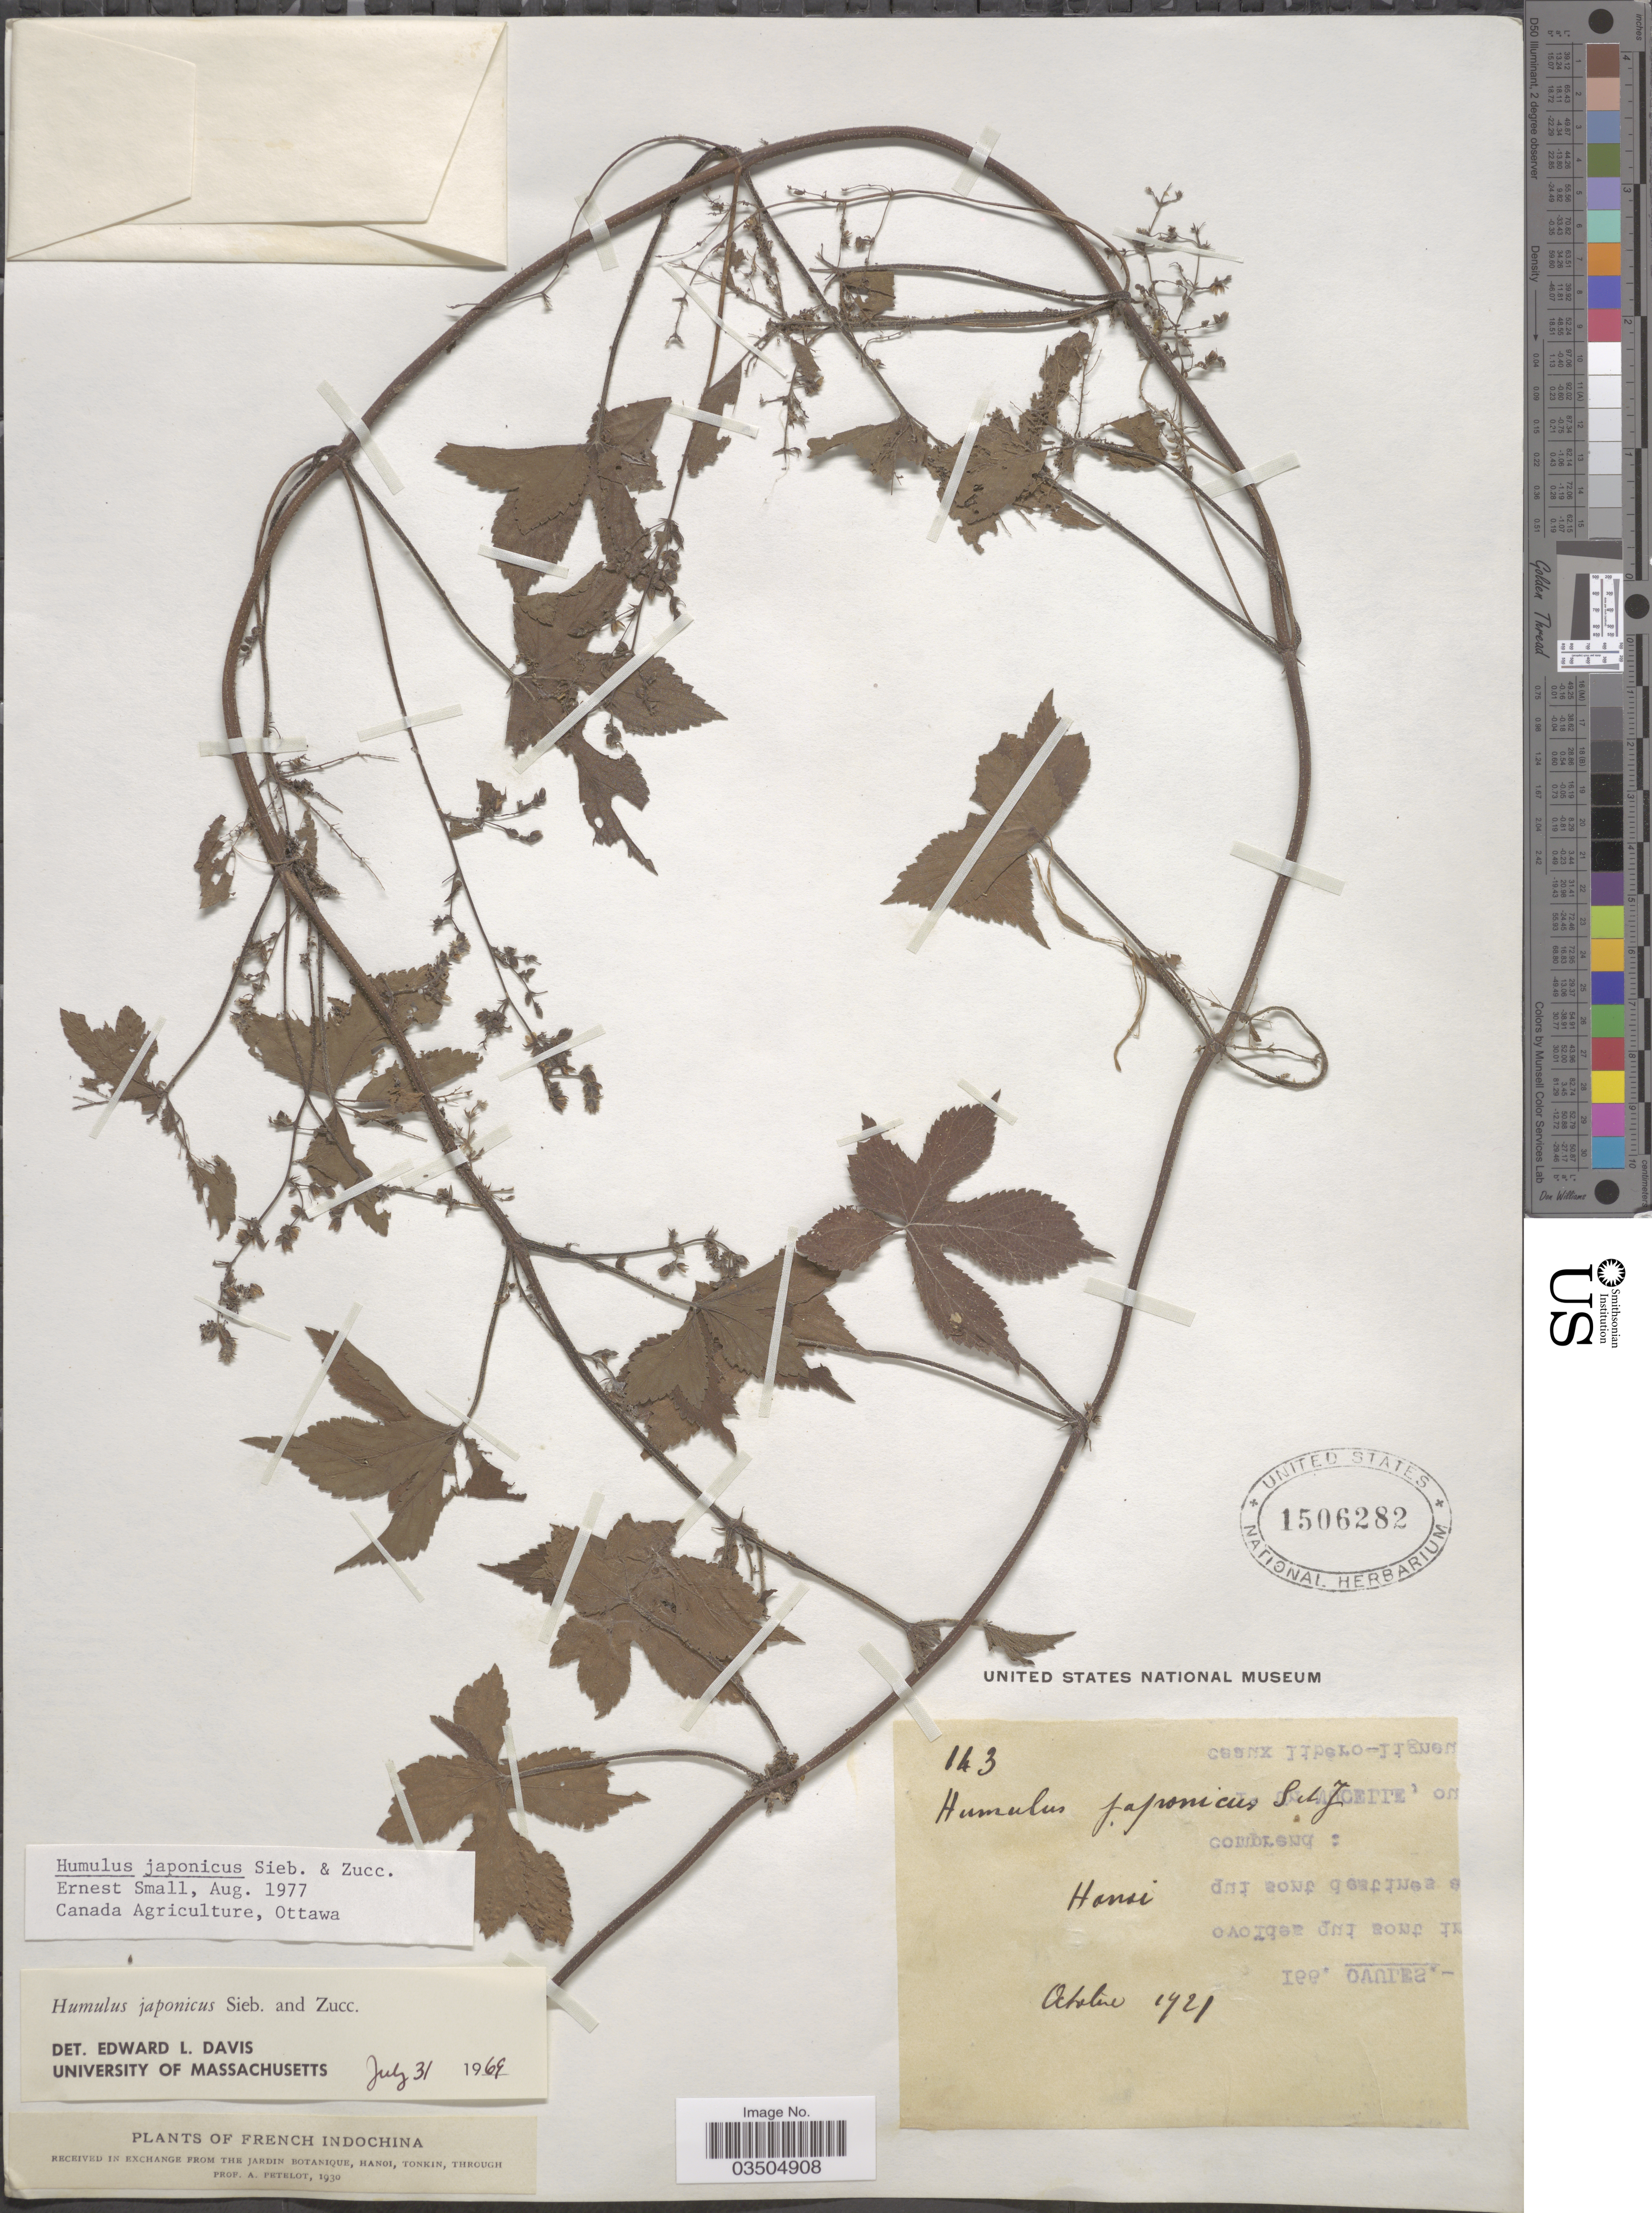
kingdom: Plantae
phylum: Tracheophyta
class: Magnoliopsida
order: Rosales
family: Cannabaceae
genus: Humulus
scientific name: Humulus japonicus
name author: Siebold & Zucc.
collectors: A. Petelot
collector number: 143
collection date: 1921-10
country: Vietnam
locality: Hanoi. French Indochina.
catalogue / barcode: US 1506282